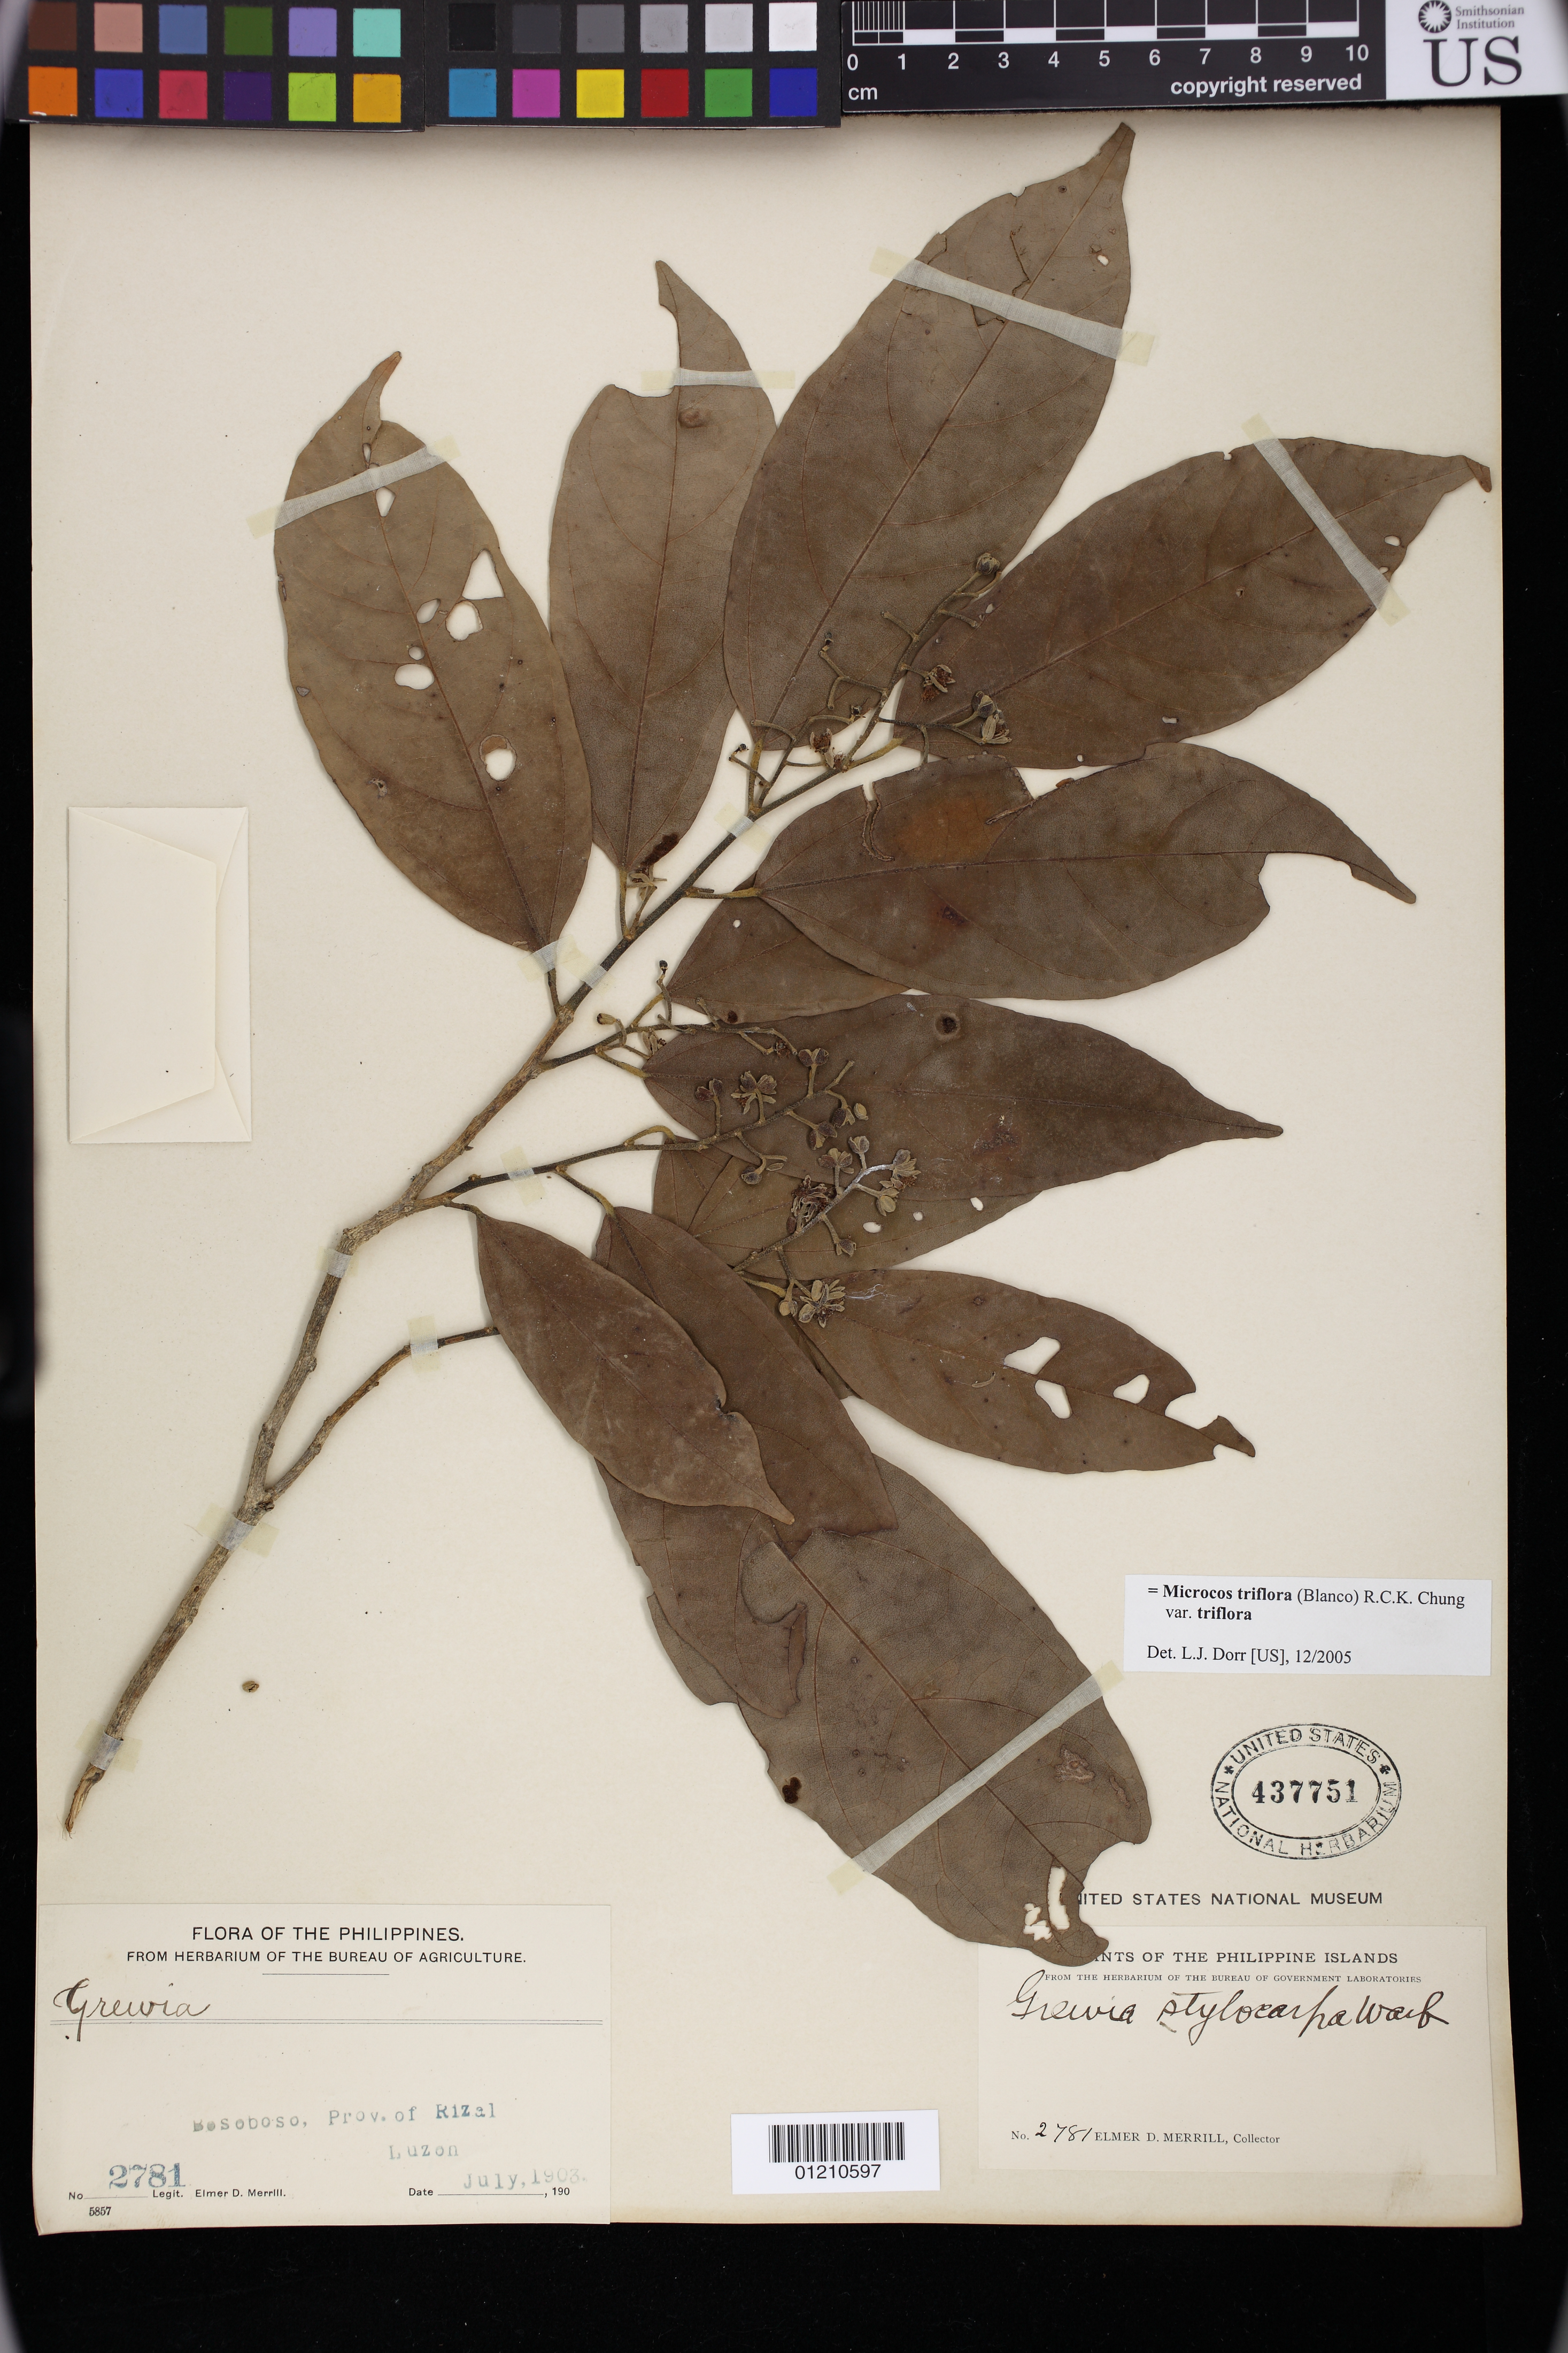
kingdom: Plantae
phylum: Tracheophyta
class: Magnoliopsida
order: Malvales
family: Malvaceae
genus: Microcos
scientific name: Microcos triflora var. triflora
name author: (Blanco) R.C.K. Chung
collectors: E. D. Merrill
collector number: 2781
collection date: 1903-07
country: Philippines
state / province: Calabarzon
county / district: Rizal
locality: Bosoboso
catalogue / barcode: US 437751